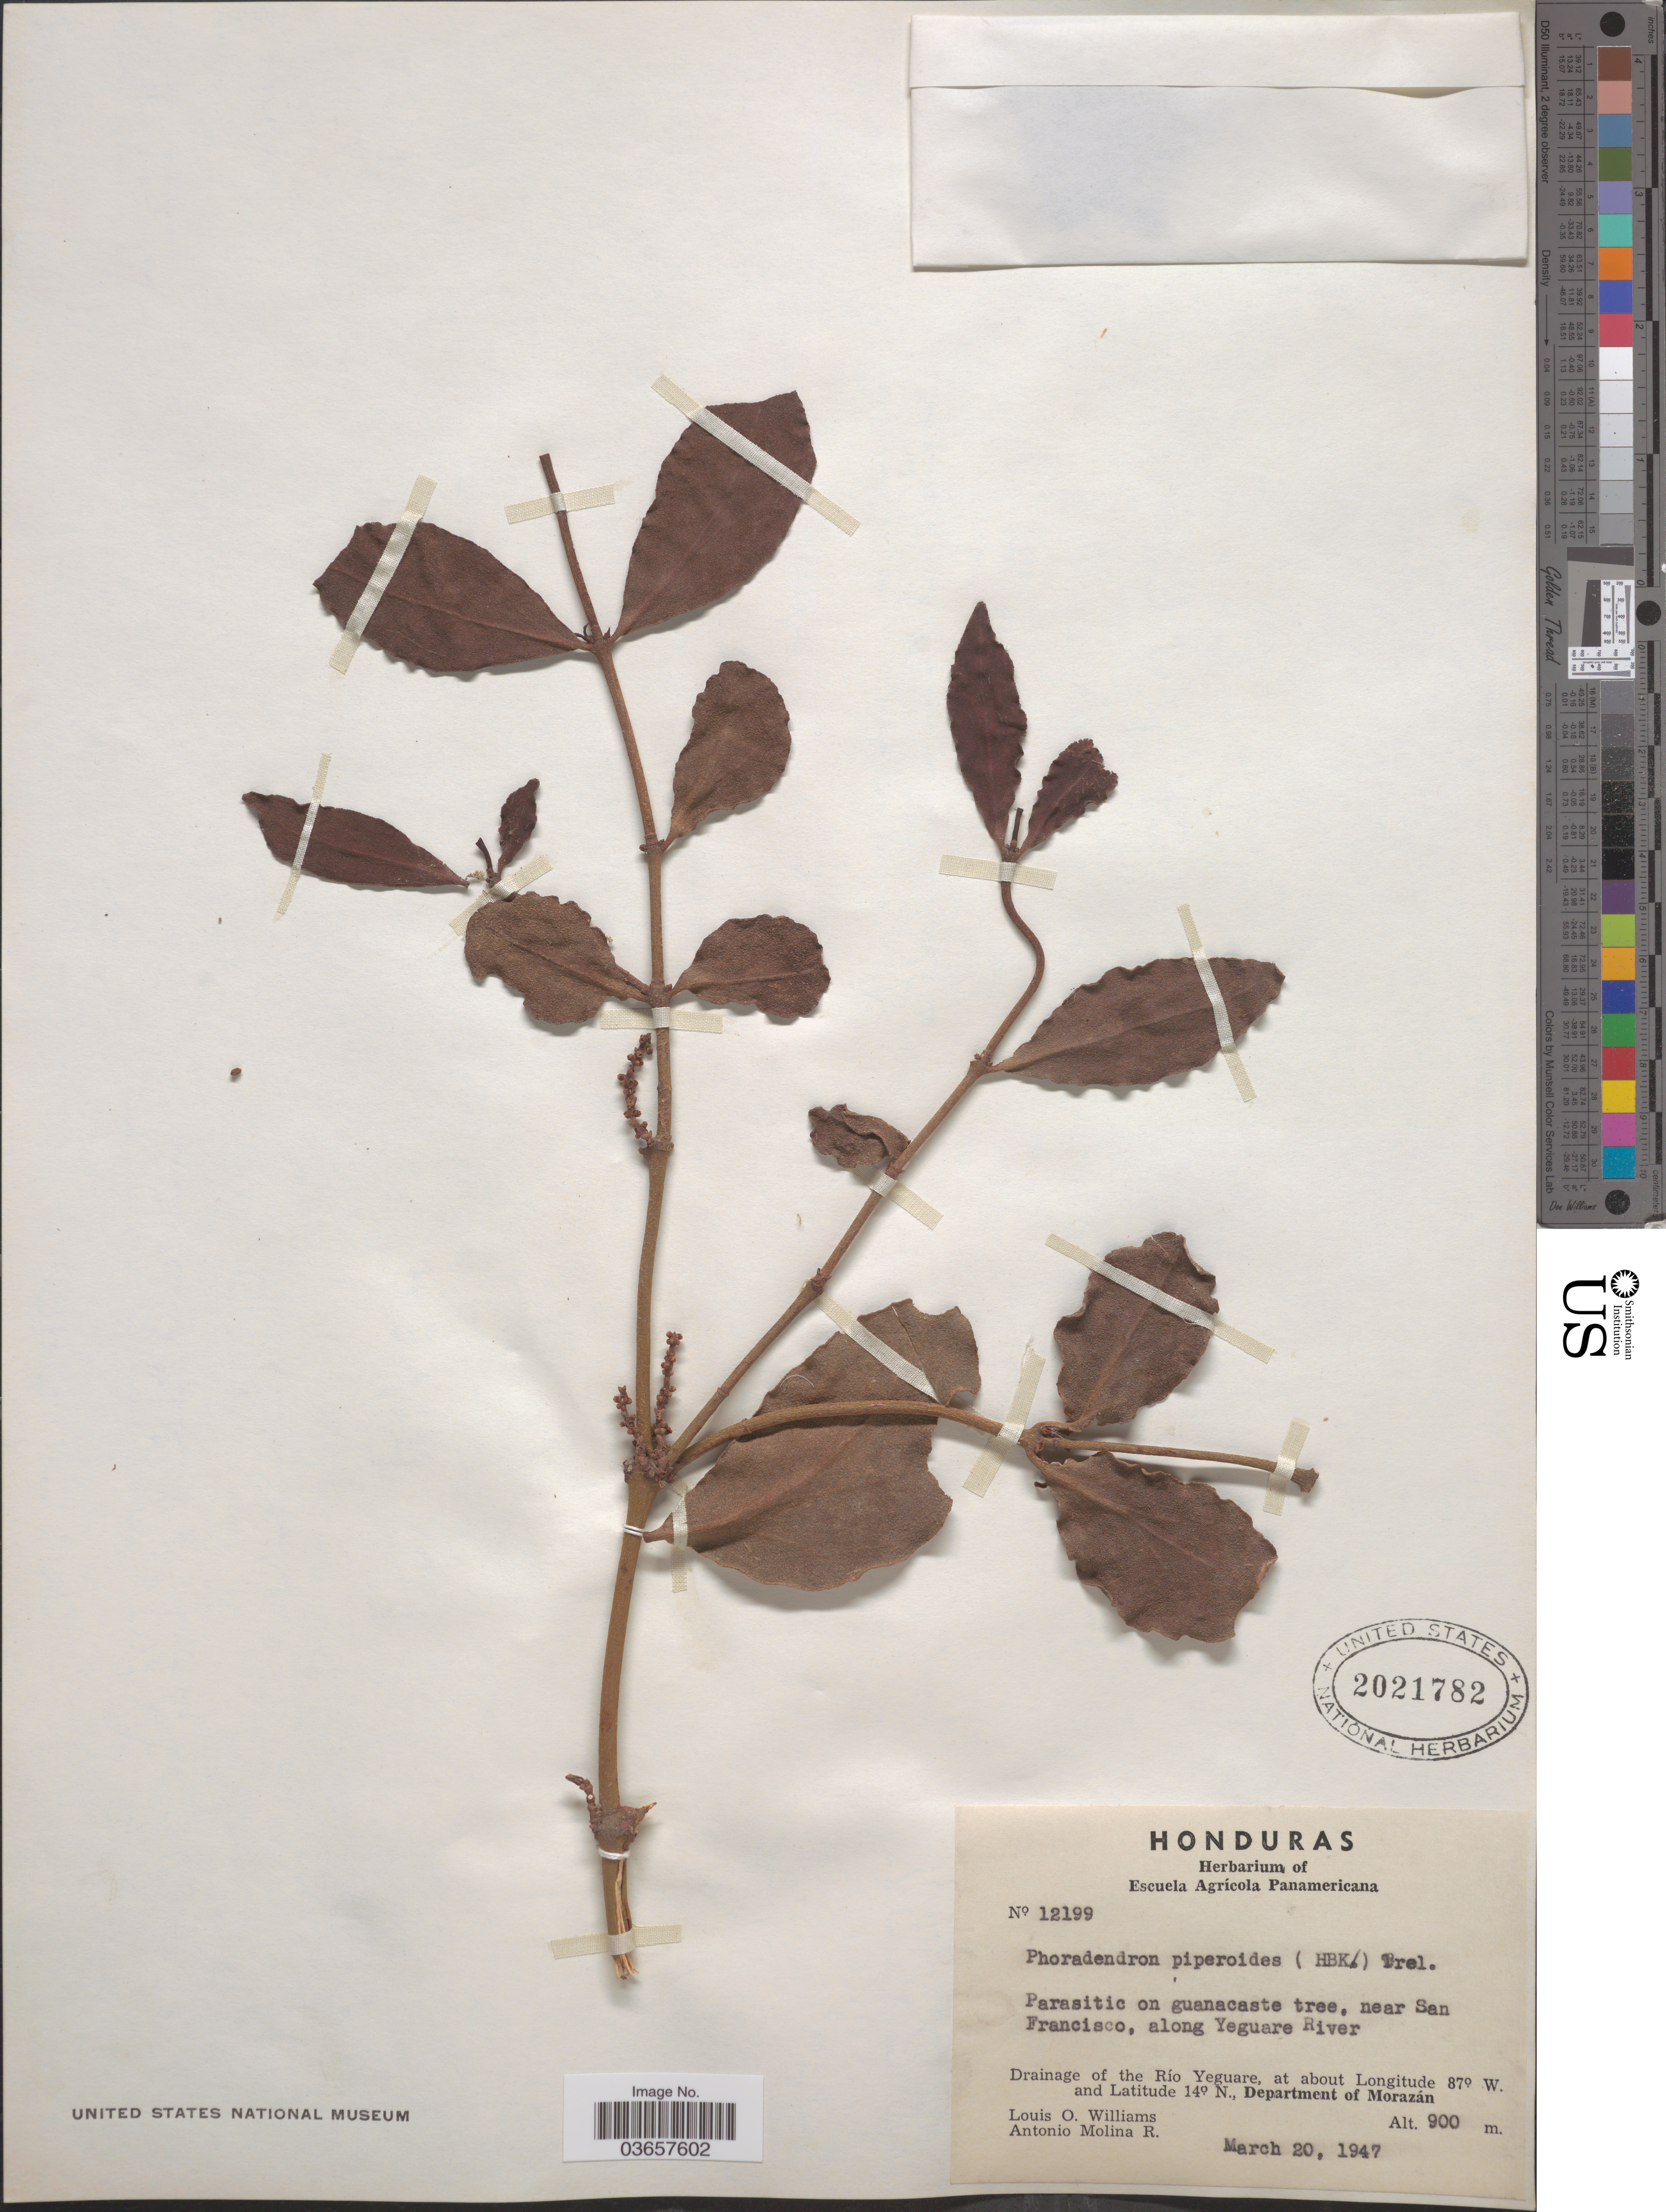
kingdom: Plantae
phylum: Tracheophyta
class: Magnoliopsida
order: Santalales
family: Viscaceae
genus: Phoradendron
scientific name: Phoradendron piperoides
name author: (Kunth) Trel.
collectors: L. O. Williams & A. Molina R.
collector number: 12199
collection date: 1947-03-20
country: Honduras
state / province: Fco. Morazán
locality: Near San Francisco, along Yeguare River. Drainage of the Río Yeguare, Department of Morazán.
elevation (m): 900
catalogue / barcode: US 2021782